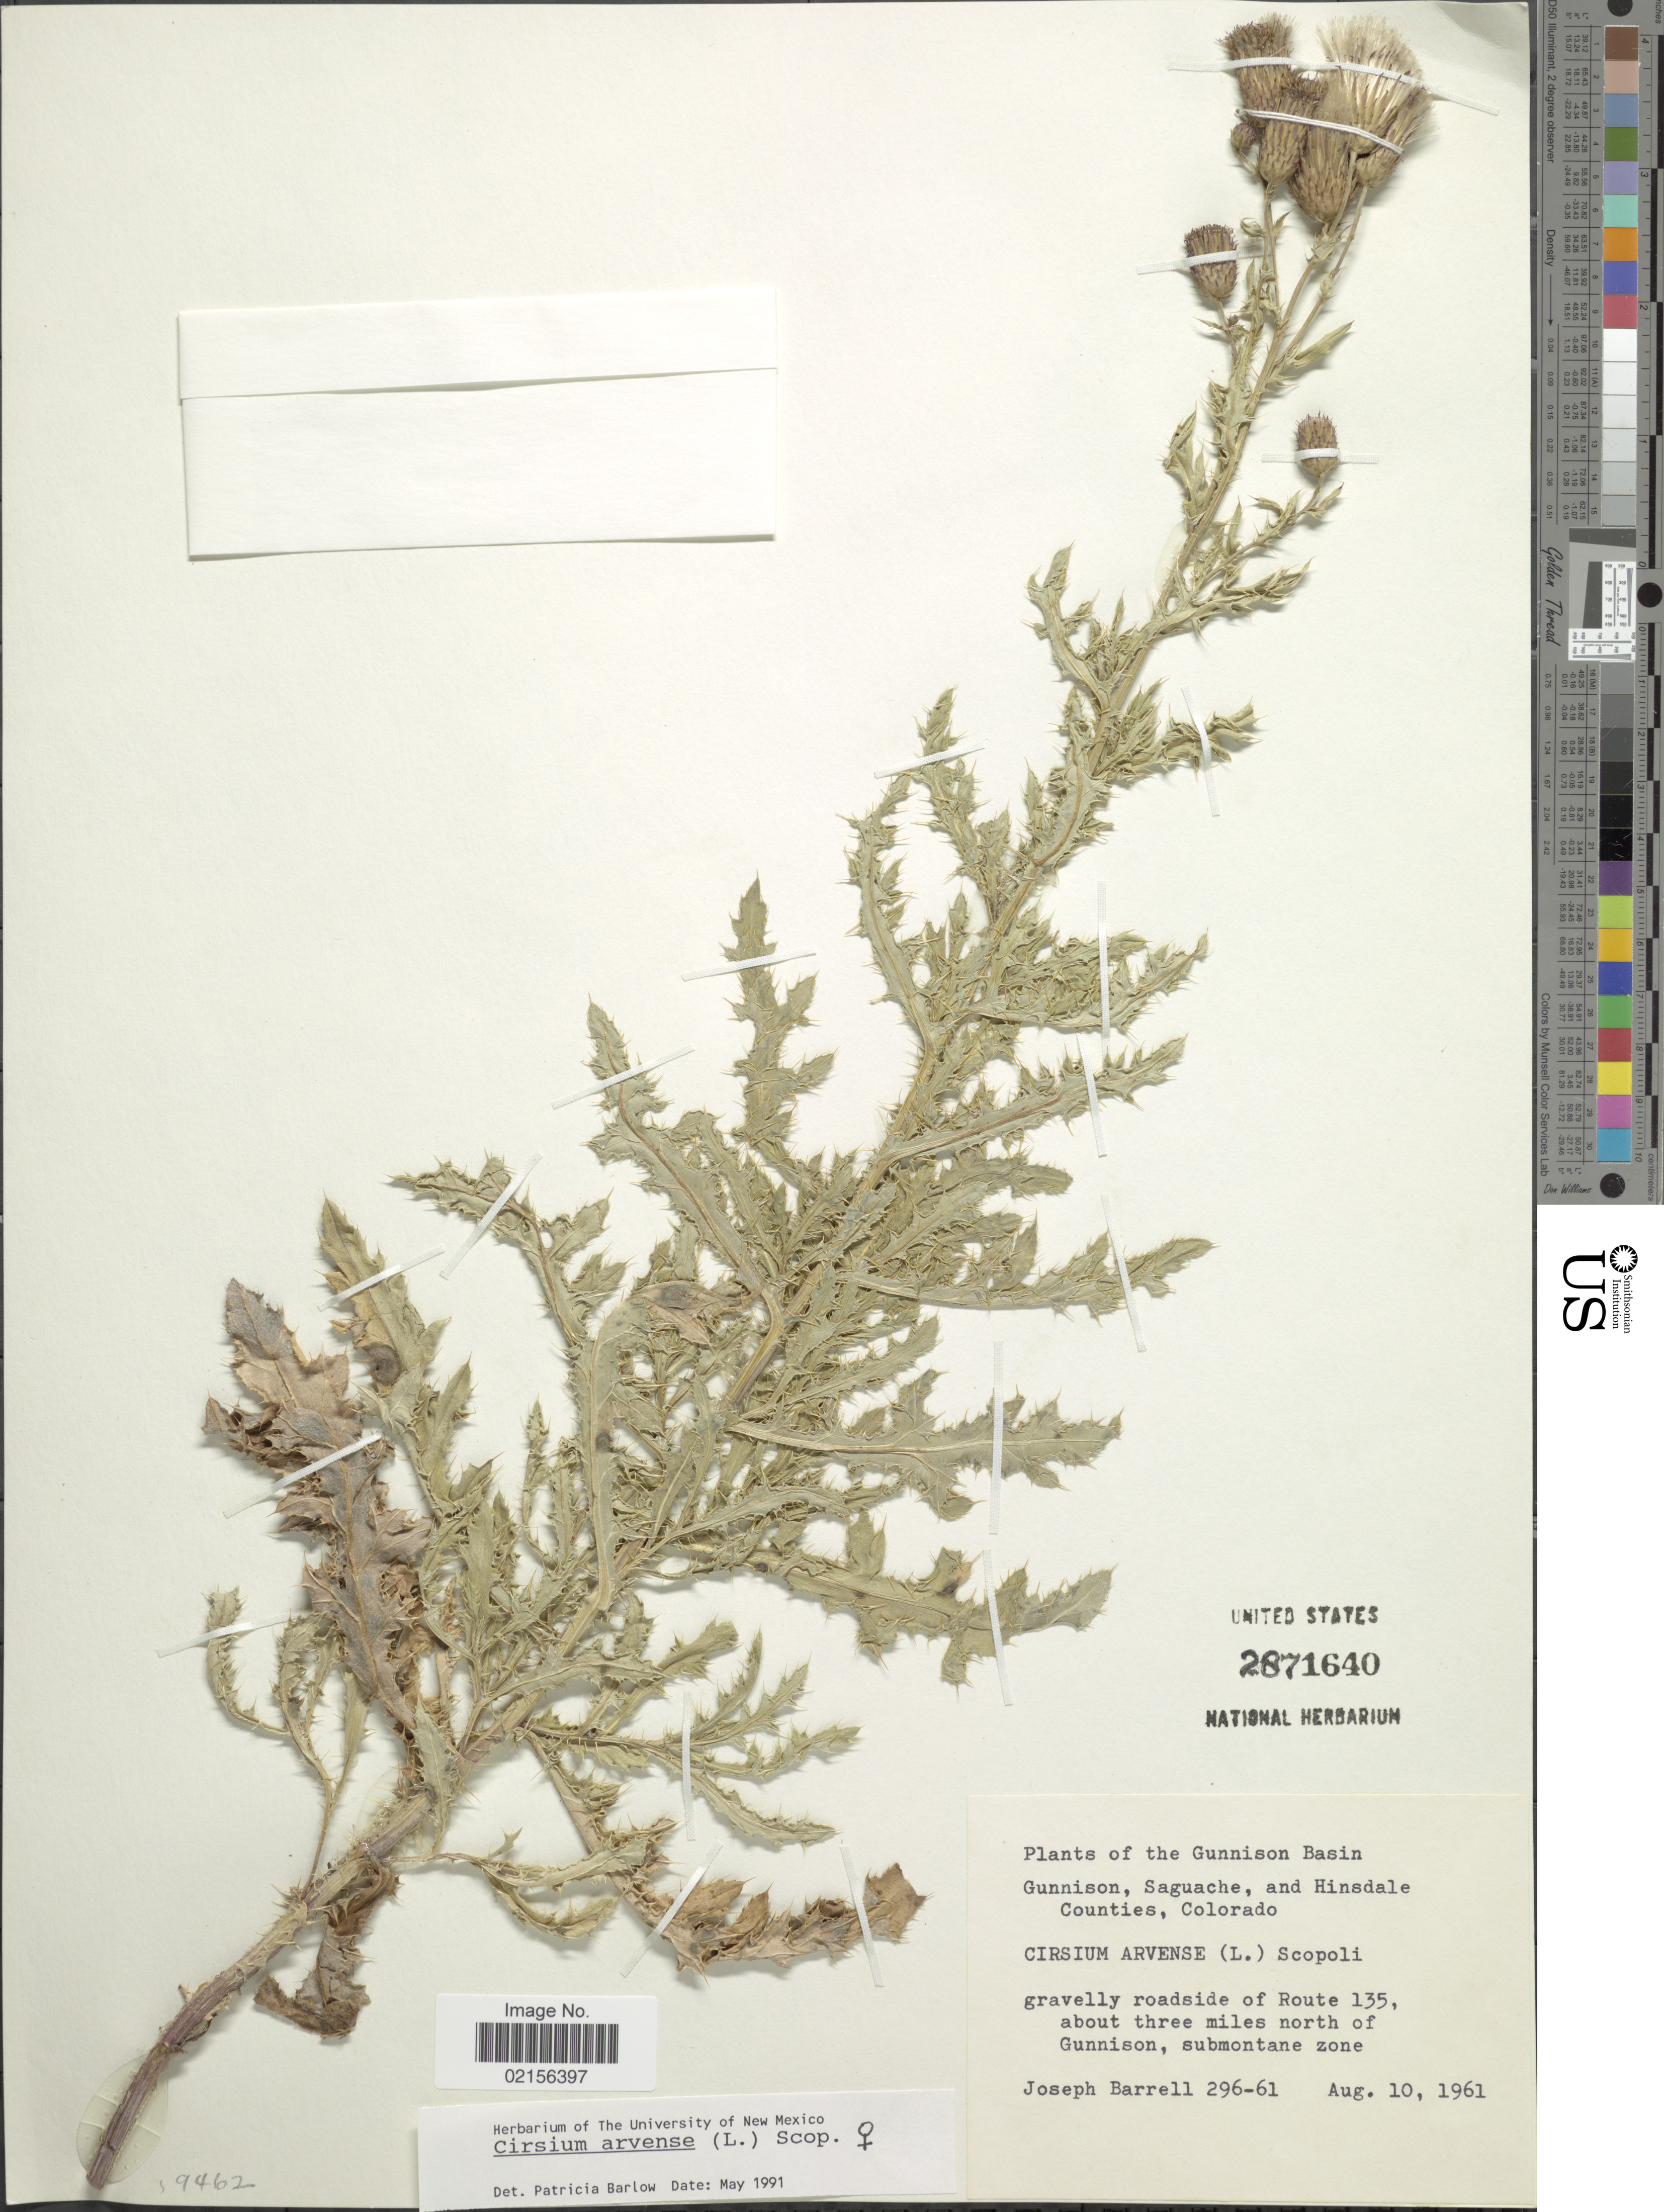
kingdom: Plantae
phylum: Tracheophyta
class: Magnoliopsida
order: Asterales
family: Asteraceae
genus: Cirsium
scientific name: Cirsium arvense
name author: (L.) Scop.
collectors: J. Barrell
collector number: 296-61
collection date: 1961-08-10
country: United States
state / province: Colorado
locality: The Gunnison Basin Gunnison, Saguache, and Hinsdale Counties, gravelly roadside of Route 135, about three miles north of Gunnison, submontane zone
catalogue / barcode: US 2871640